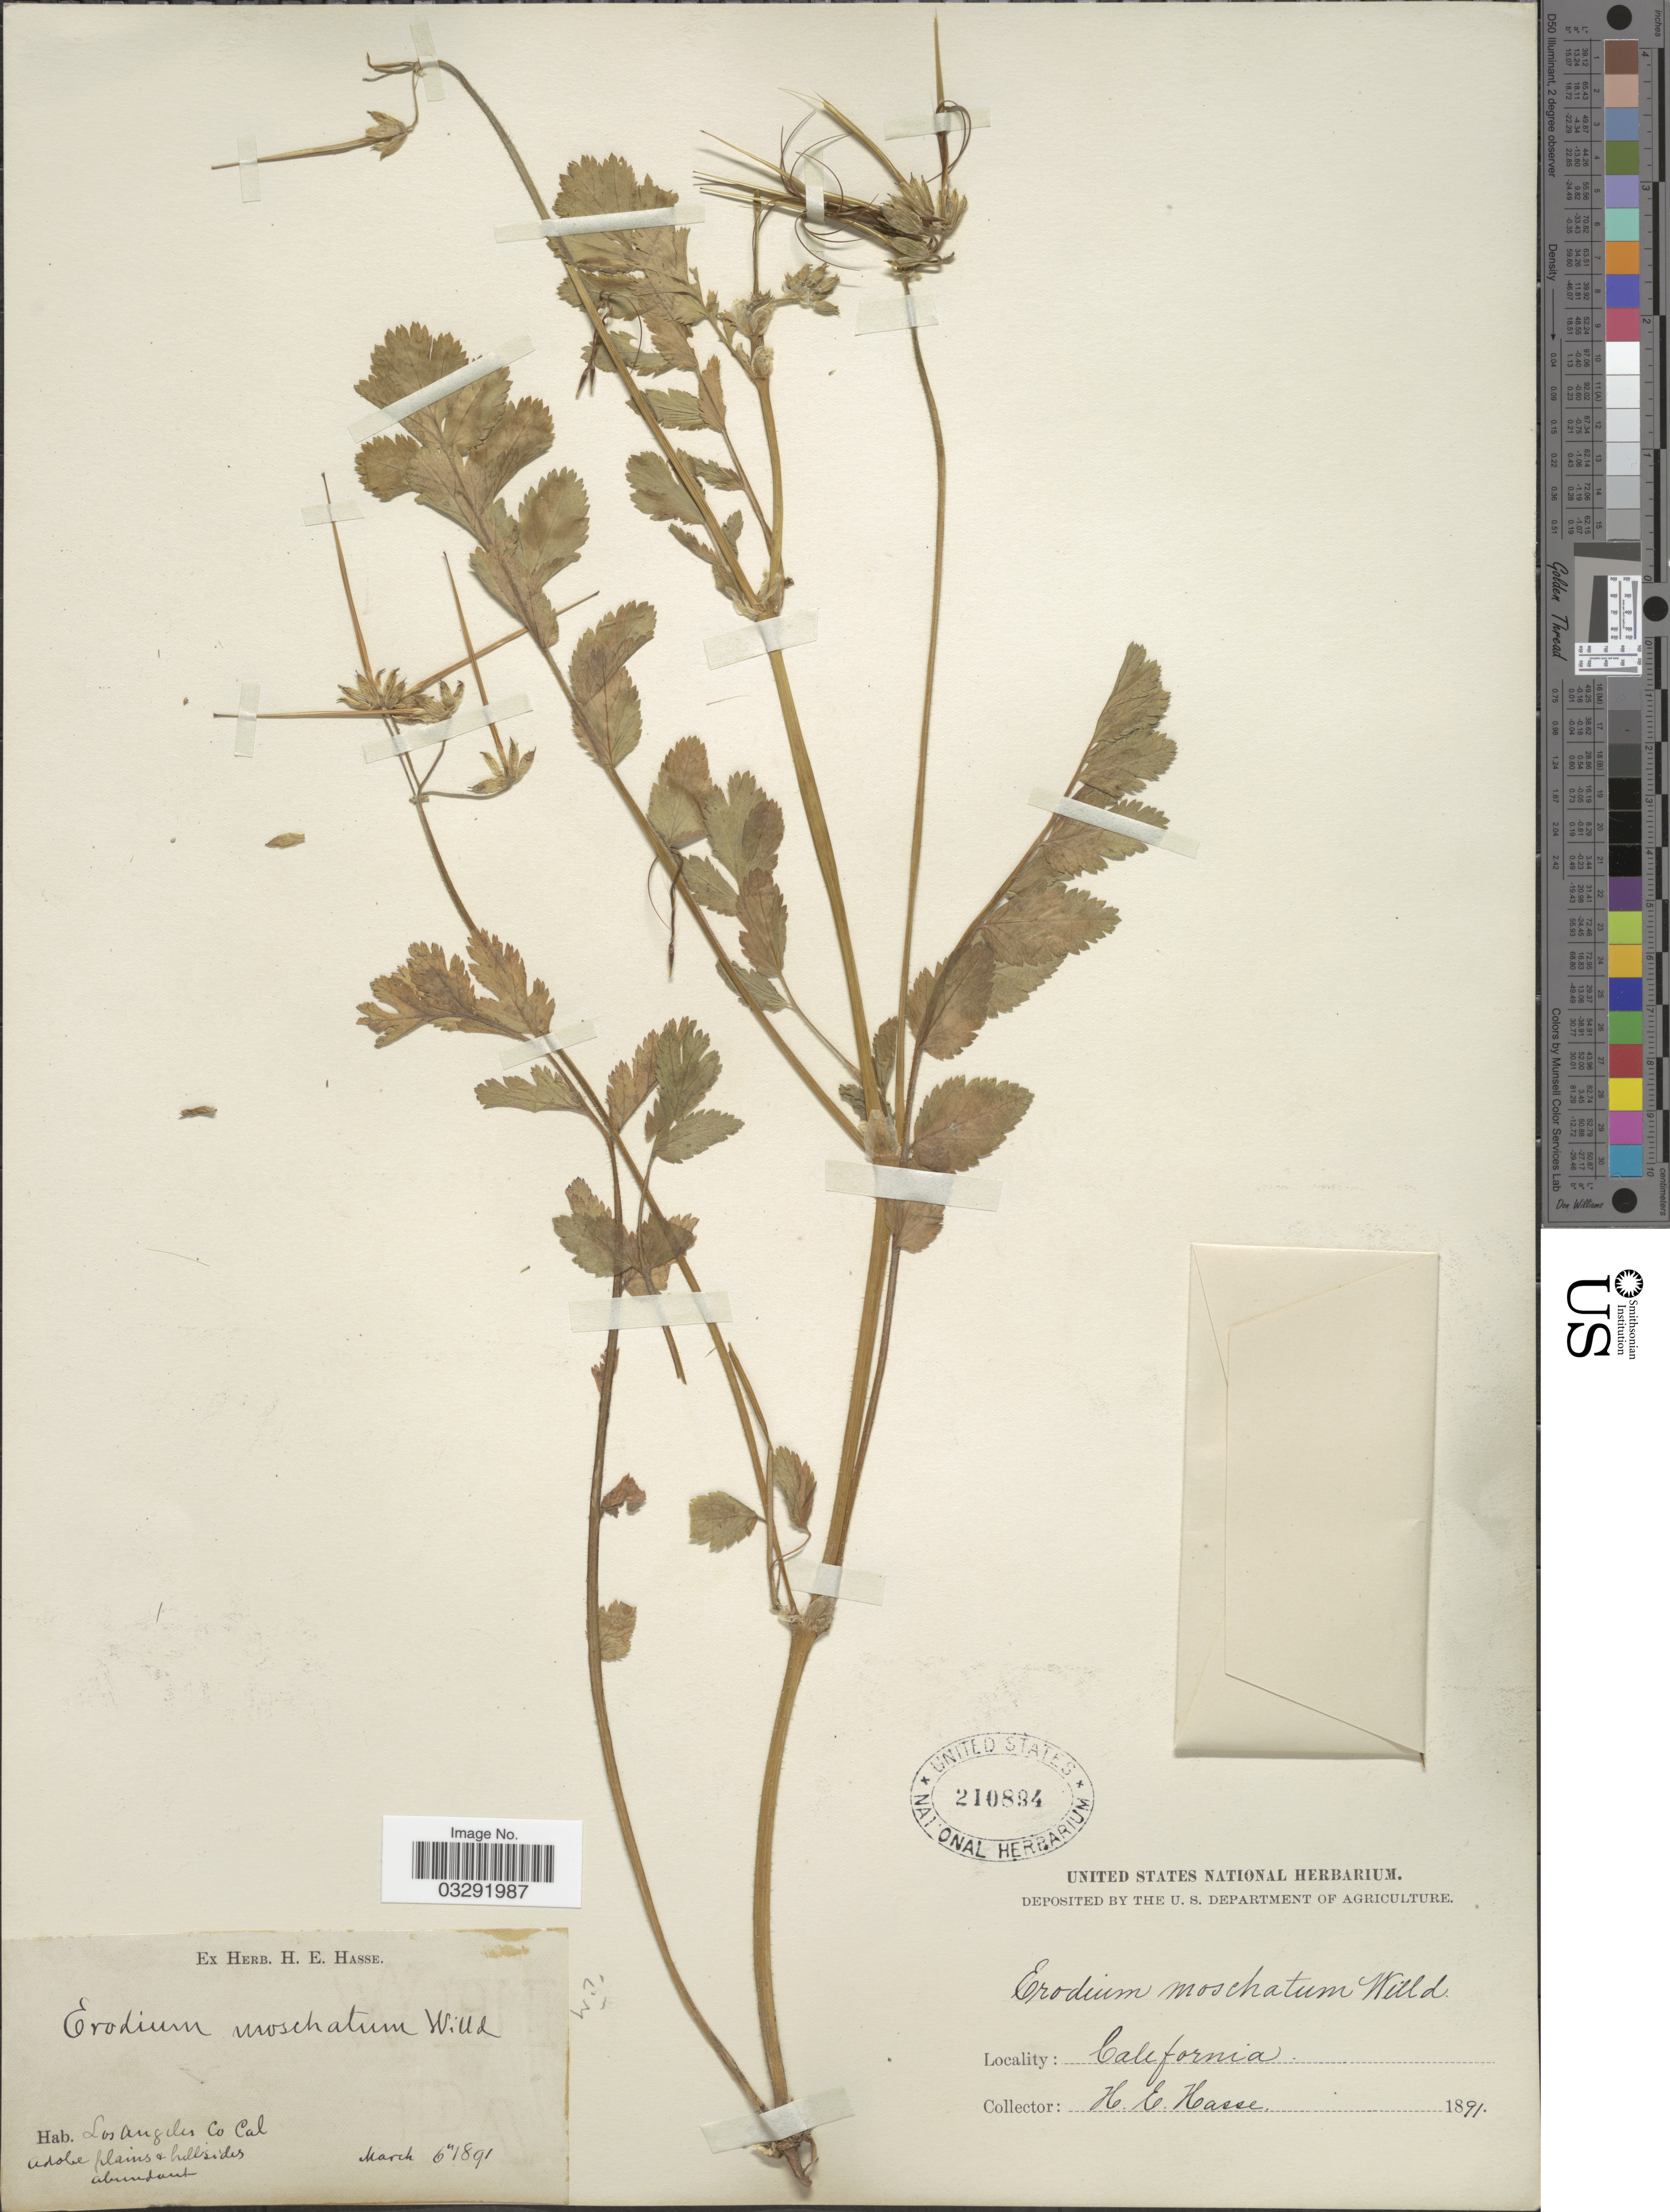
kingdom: Plantae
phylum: Tracheophyta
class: Magnoliopsida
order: Geraniales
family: Geraniaceae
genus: Erodium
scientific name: Erodium moschatum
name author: (L.) L'Hér. ex Aiton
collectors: H. E. Hasse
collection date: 1891-03-06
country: United States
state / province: California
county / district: Los Angeles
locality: Los Angeles Co.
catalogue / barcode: US 210894